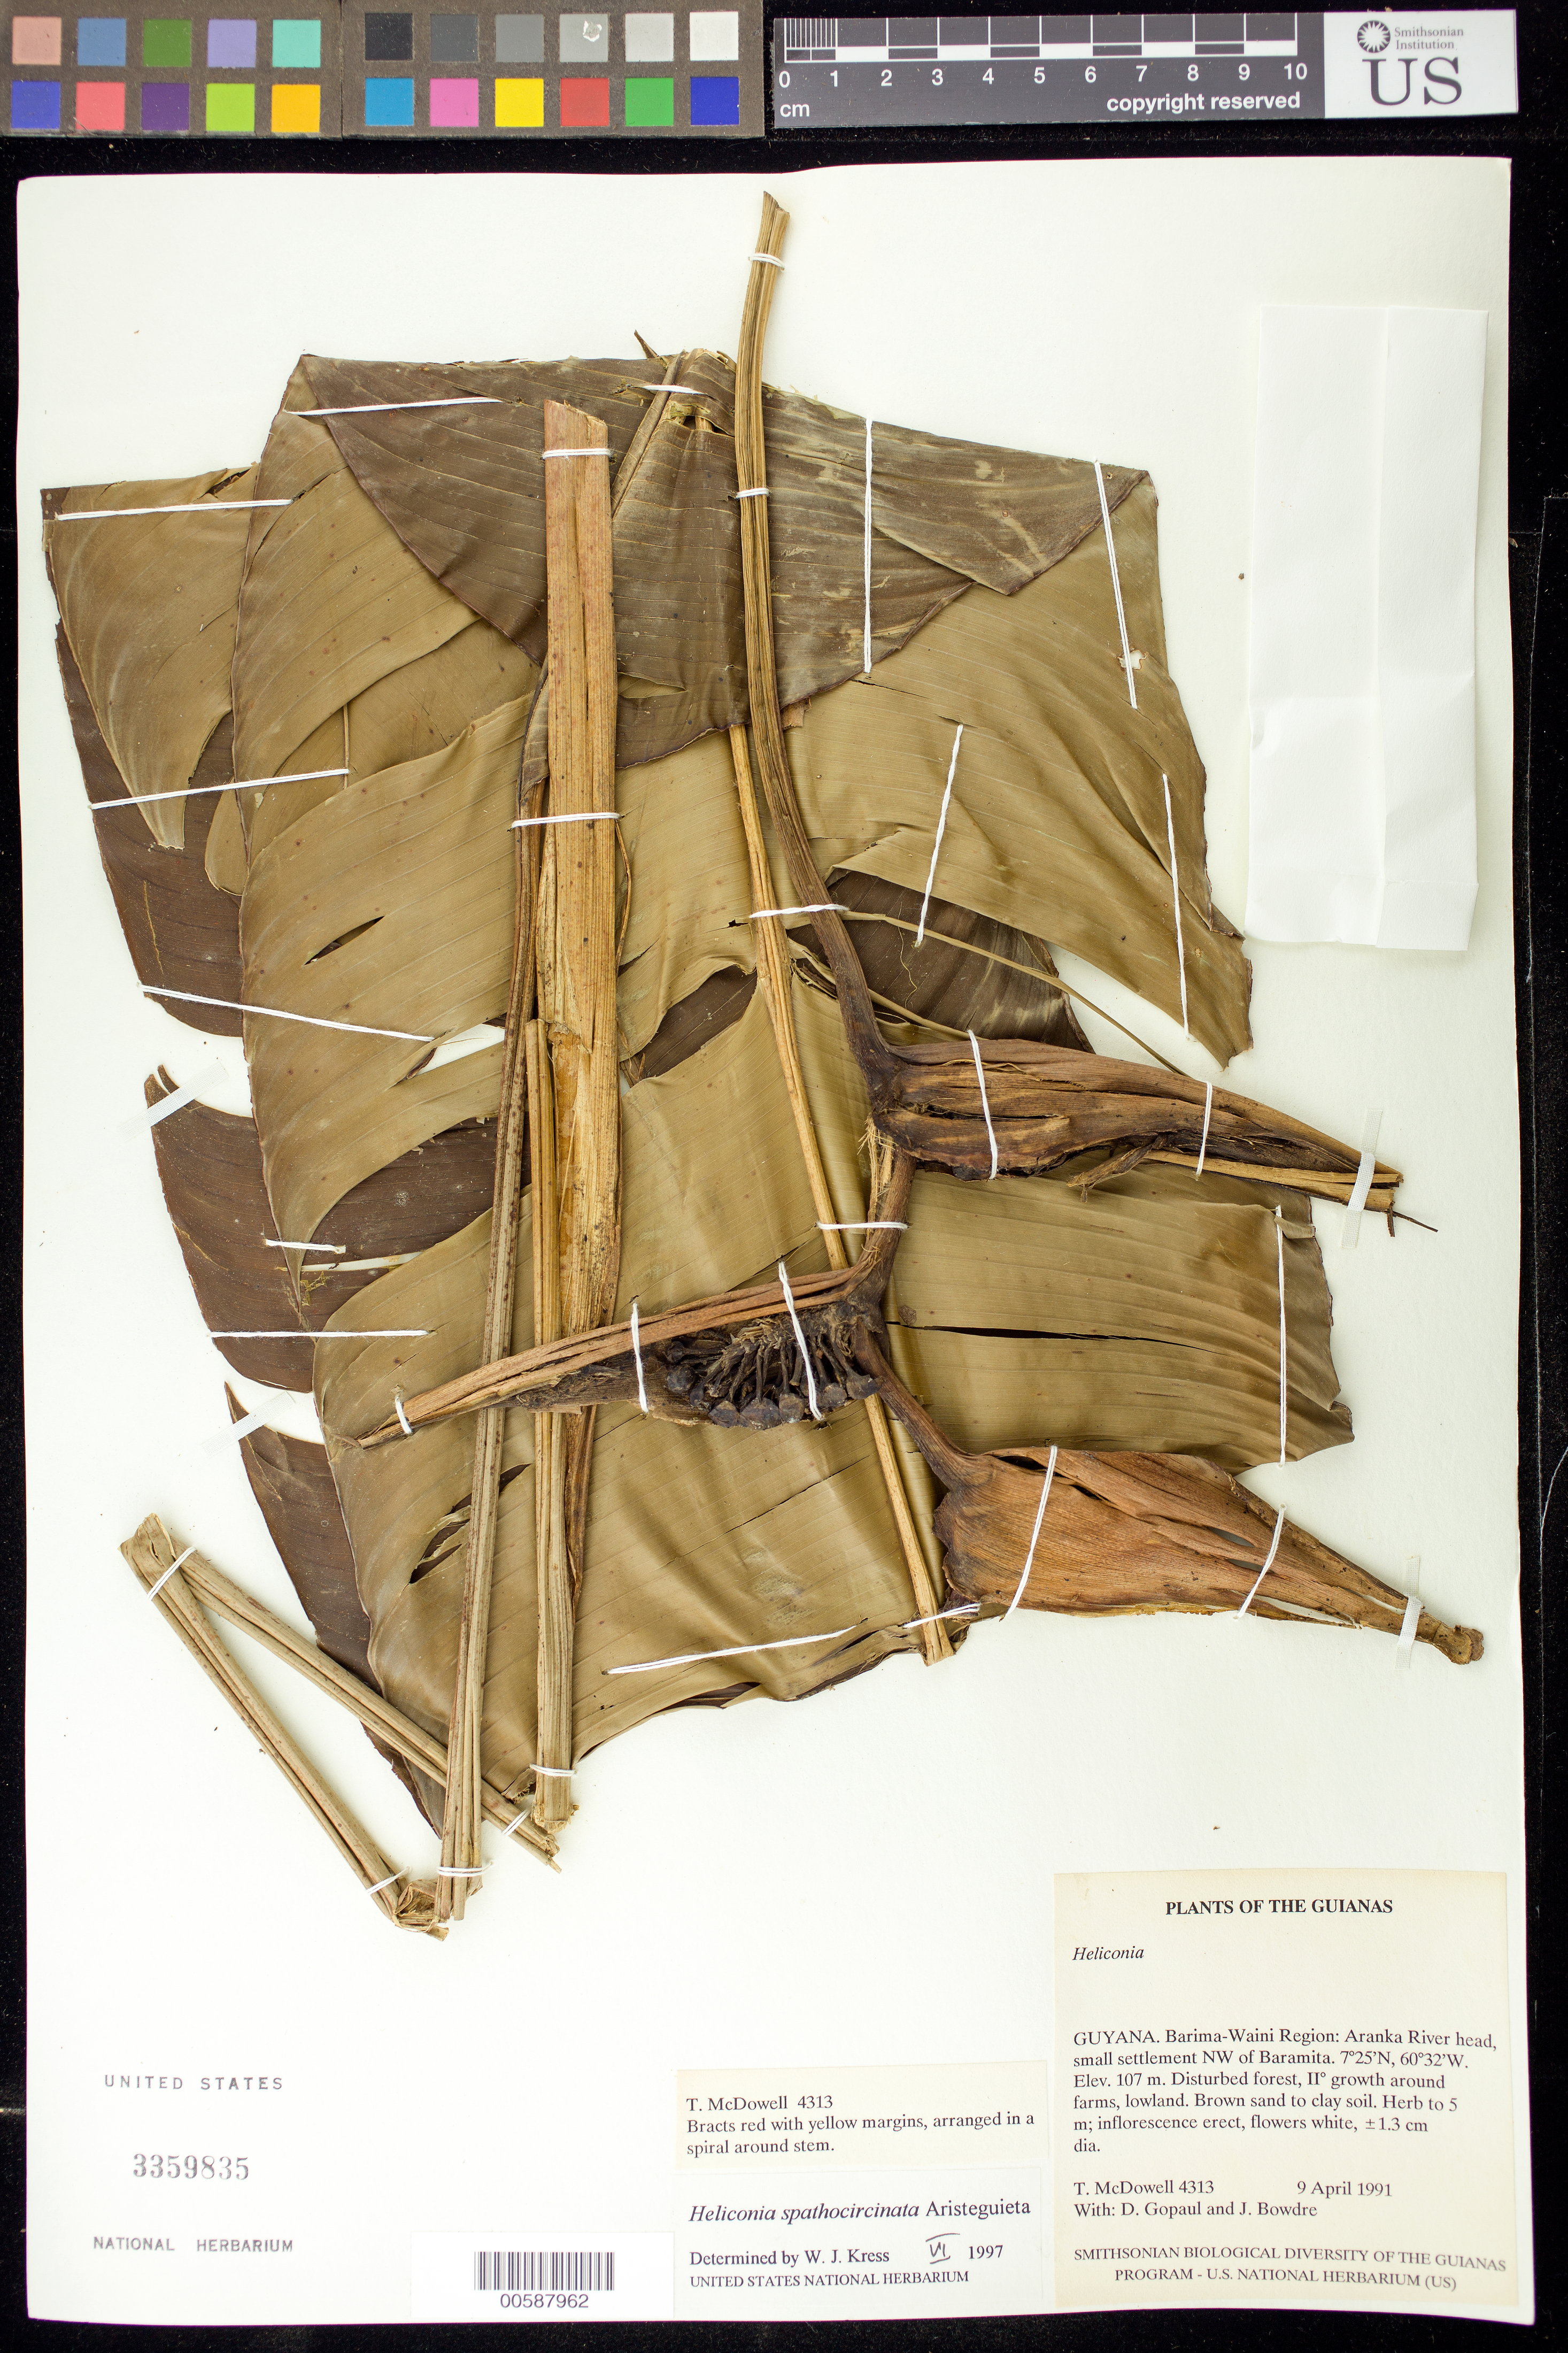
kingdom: Plantae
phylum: Tracheophyta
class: Liliopsida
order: Zingiberales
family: Heliconiaceae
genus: Heliconia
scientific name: Heliconia spathocircinata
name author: Aristeg.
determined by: Kress, W. J., (US), Smithsonian Institution - National Museum of Natural History (UNITED STATES)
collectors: T. McDowell, D. Gopaul & J. Bowdre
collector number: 4313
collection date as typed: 9 April 1991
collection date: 1991-04-09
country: Guyana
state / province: Barima-Waini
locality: Aranka River head, small settlement NW of Baramita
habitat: Disturbed forest, secondary growth around farms, lowland. Brown sand to clay soil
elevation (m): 107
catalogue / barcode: US 3359835